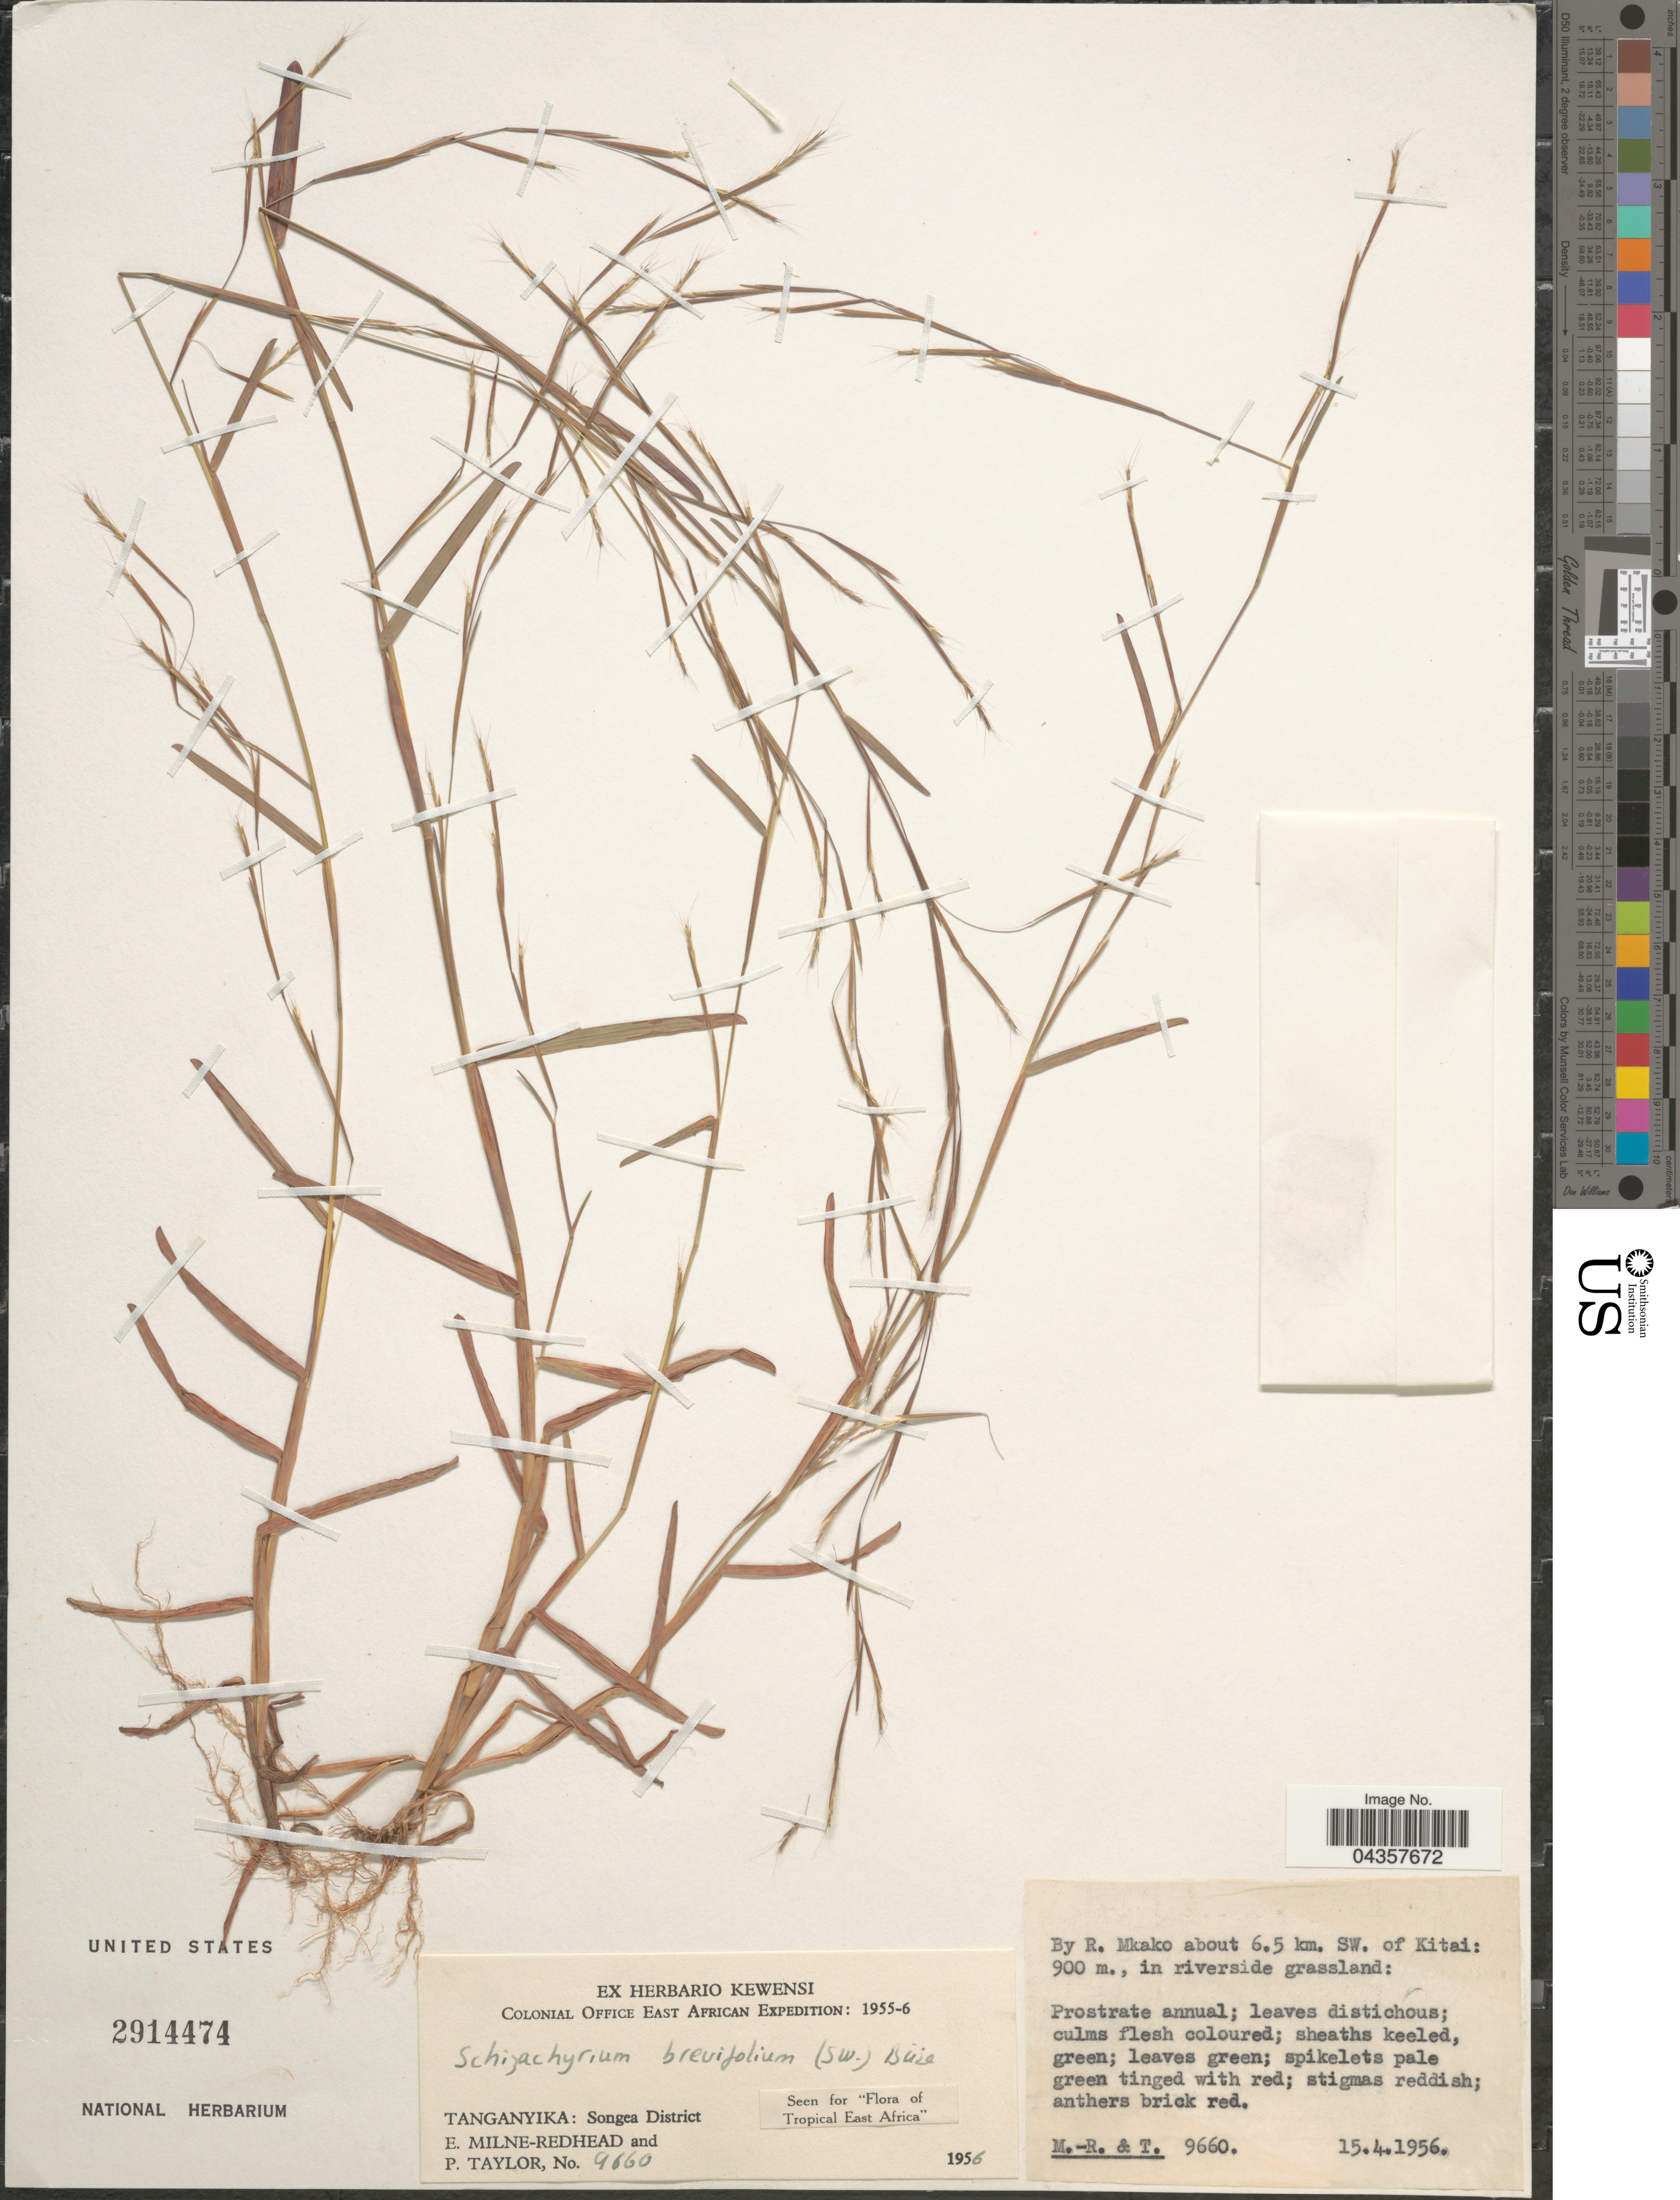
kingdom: Plantae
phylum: Tracheophyta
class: Liliopsida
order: Poales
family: Poaceae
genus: Schizachyrium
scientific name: Schizachyrium brevifolium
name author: (Sw.) Nees ex Büse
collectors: E. W. Milne-Redhead & P. Taylor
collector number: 9660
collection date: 1956-04-15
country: Tanzania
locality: Colonial Office East African Expedition: 1955-6. Tanganyika: Songea District. By R. Mkako about 6.5 km. SW. of Kitai.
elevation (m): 900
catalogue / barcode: US 2914474